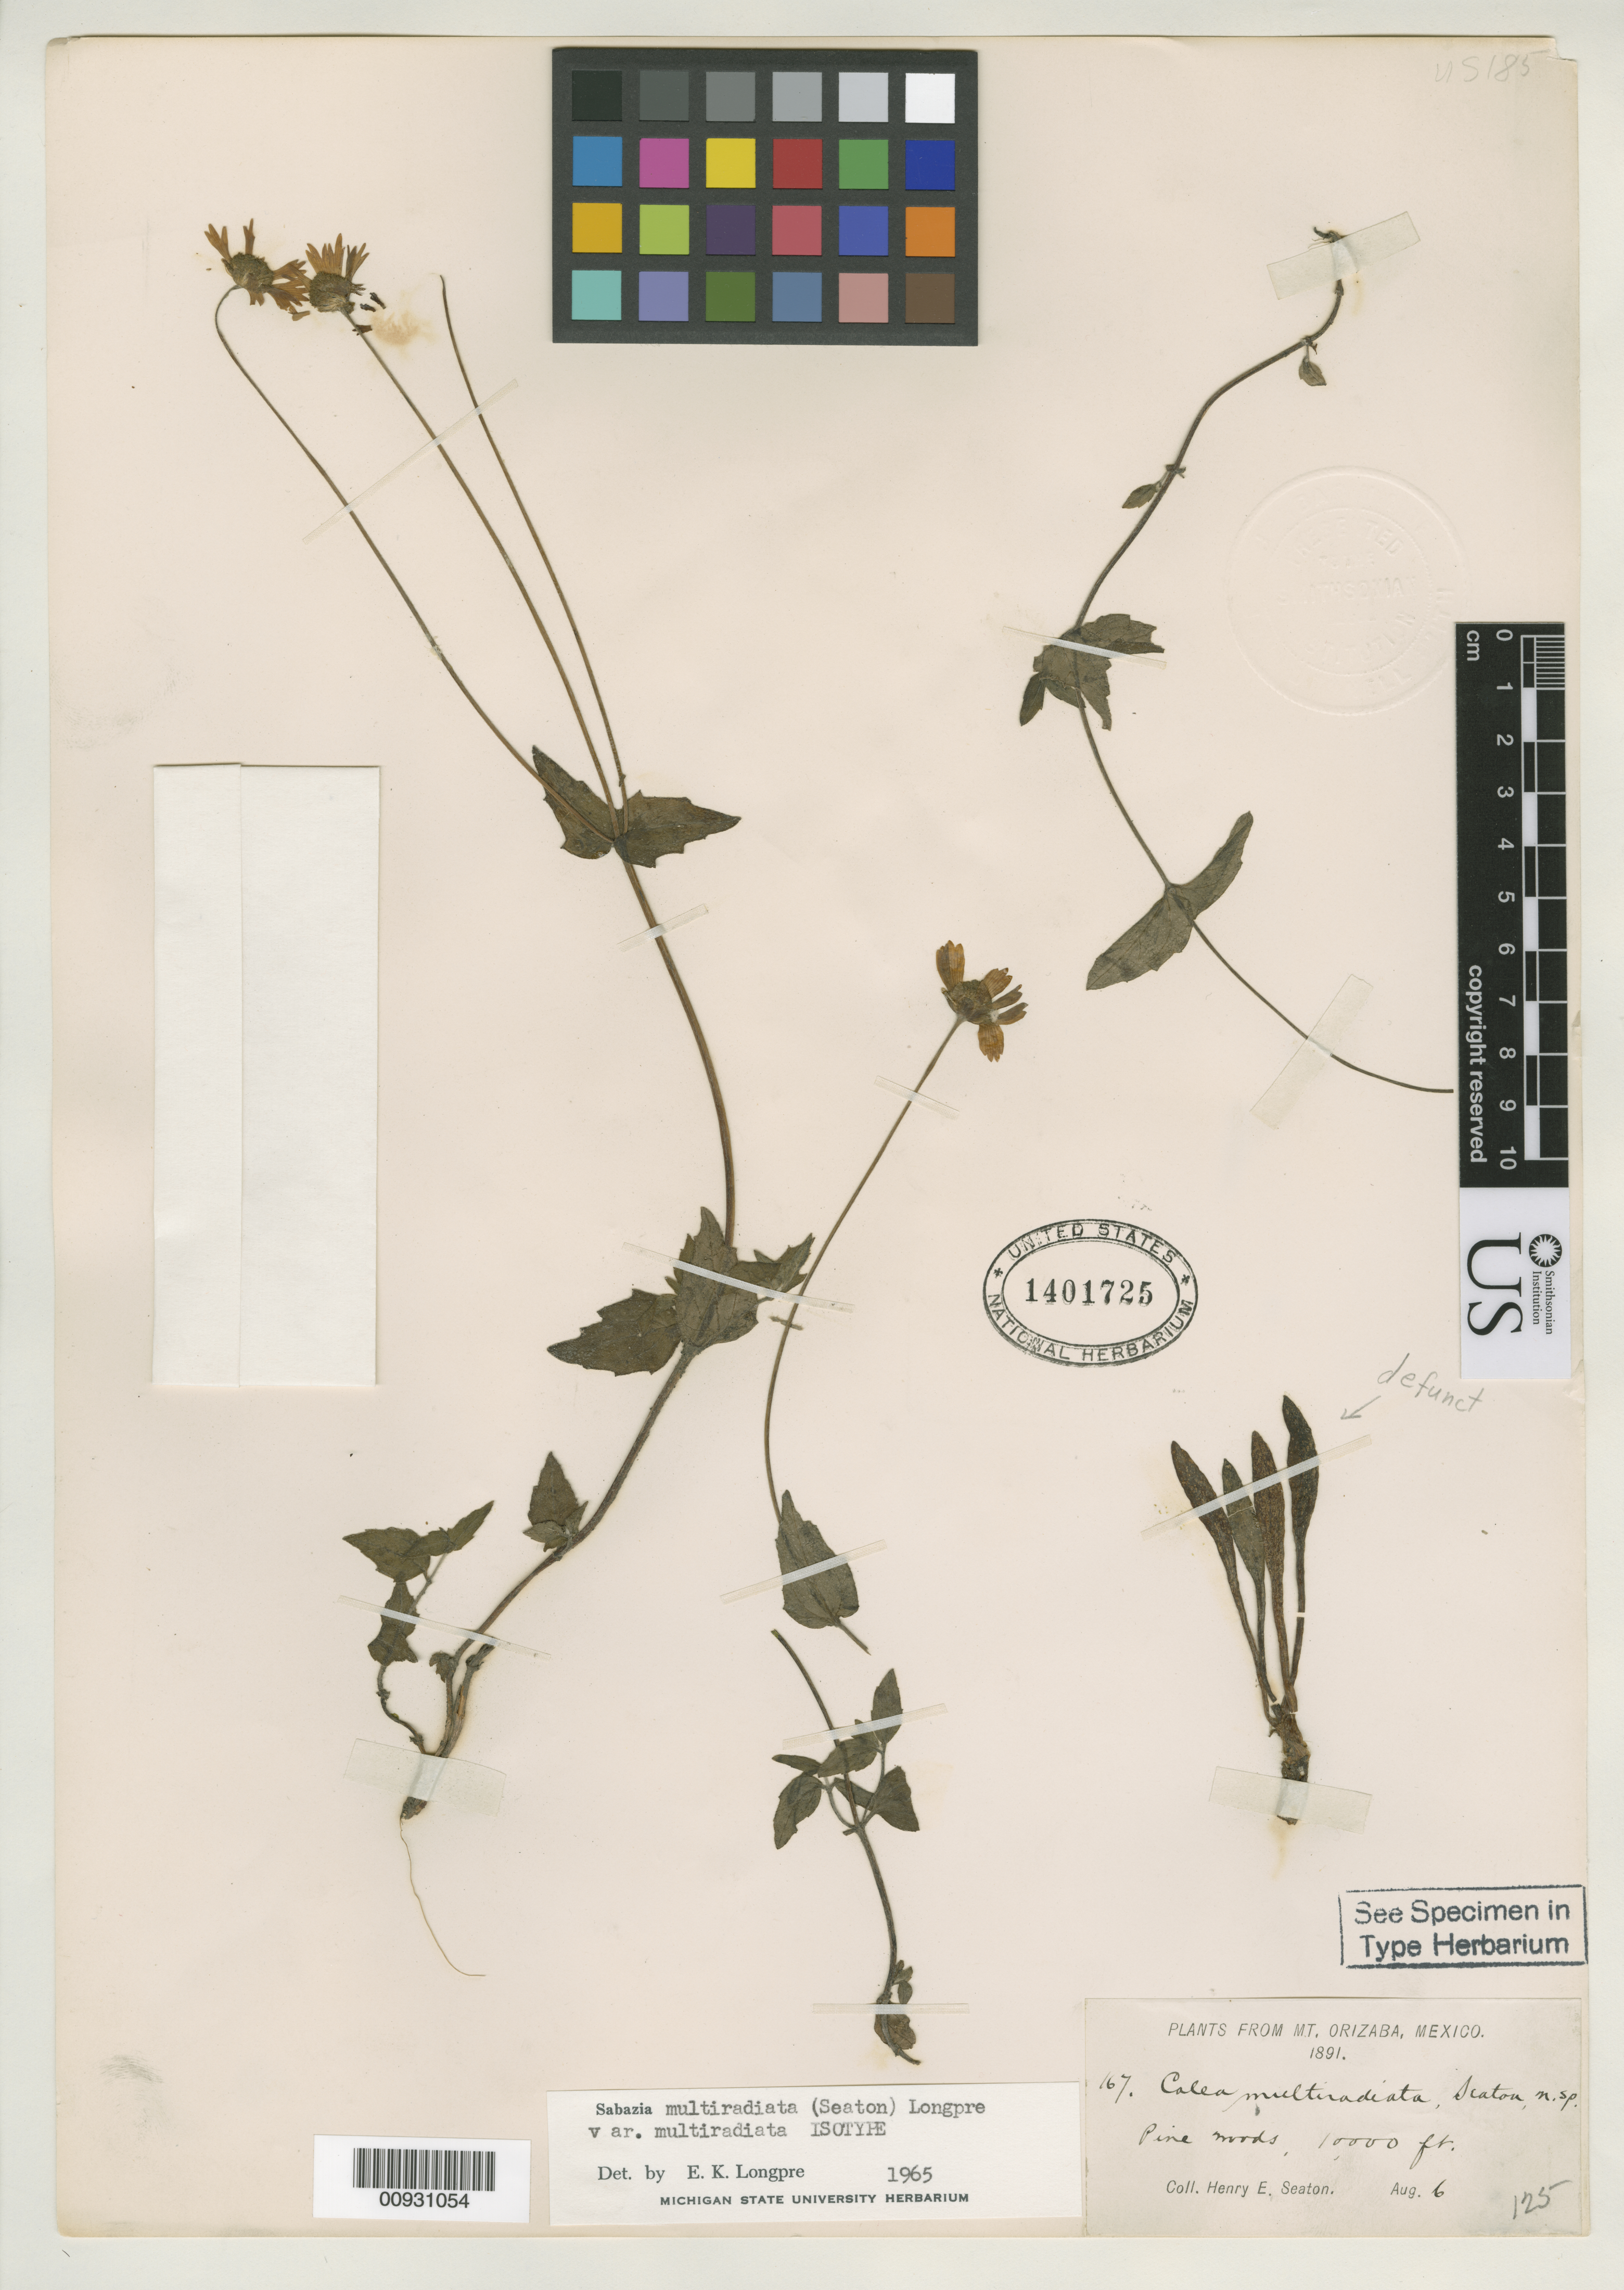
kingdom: Plantae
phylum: Tracheophyta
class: Magnoliopsida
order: Asterales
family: Asteraceae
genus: Calea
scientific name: Calea multiradiata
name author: Seaton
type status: Isotype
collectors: H. E. Seaton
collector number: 167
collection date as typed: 06 Aug 1891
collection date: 1891-08-06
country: Mexico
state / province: Veracruz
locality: Mt. Orizaba.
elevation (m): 3048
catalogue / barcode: US 1401725